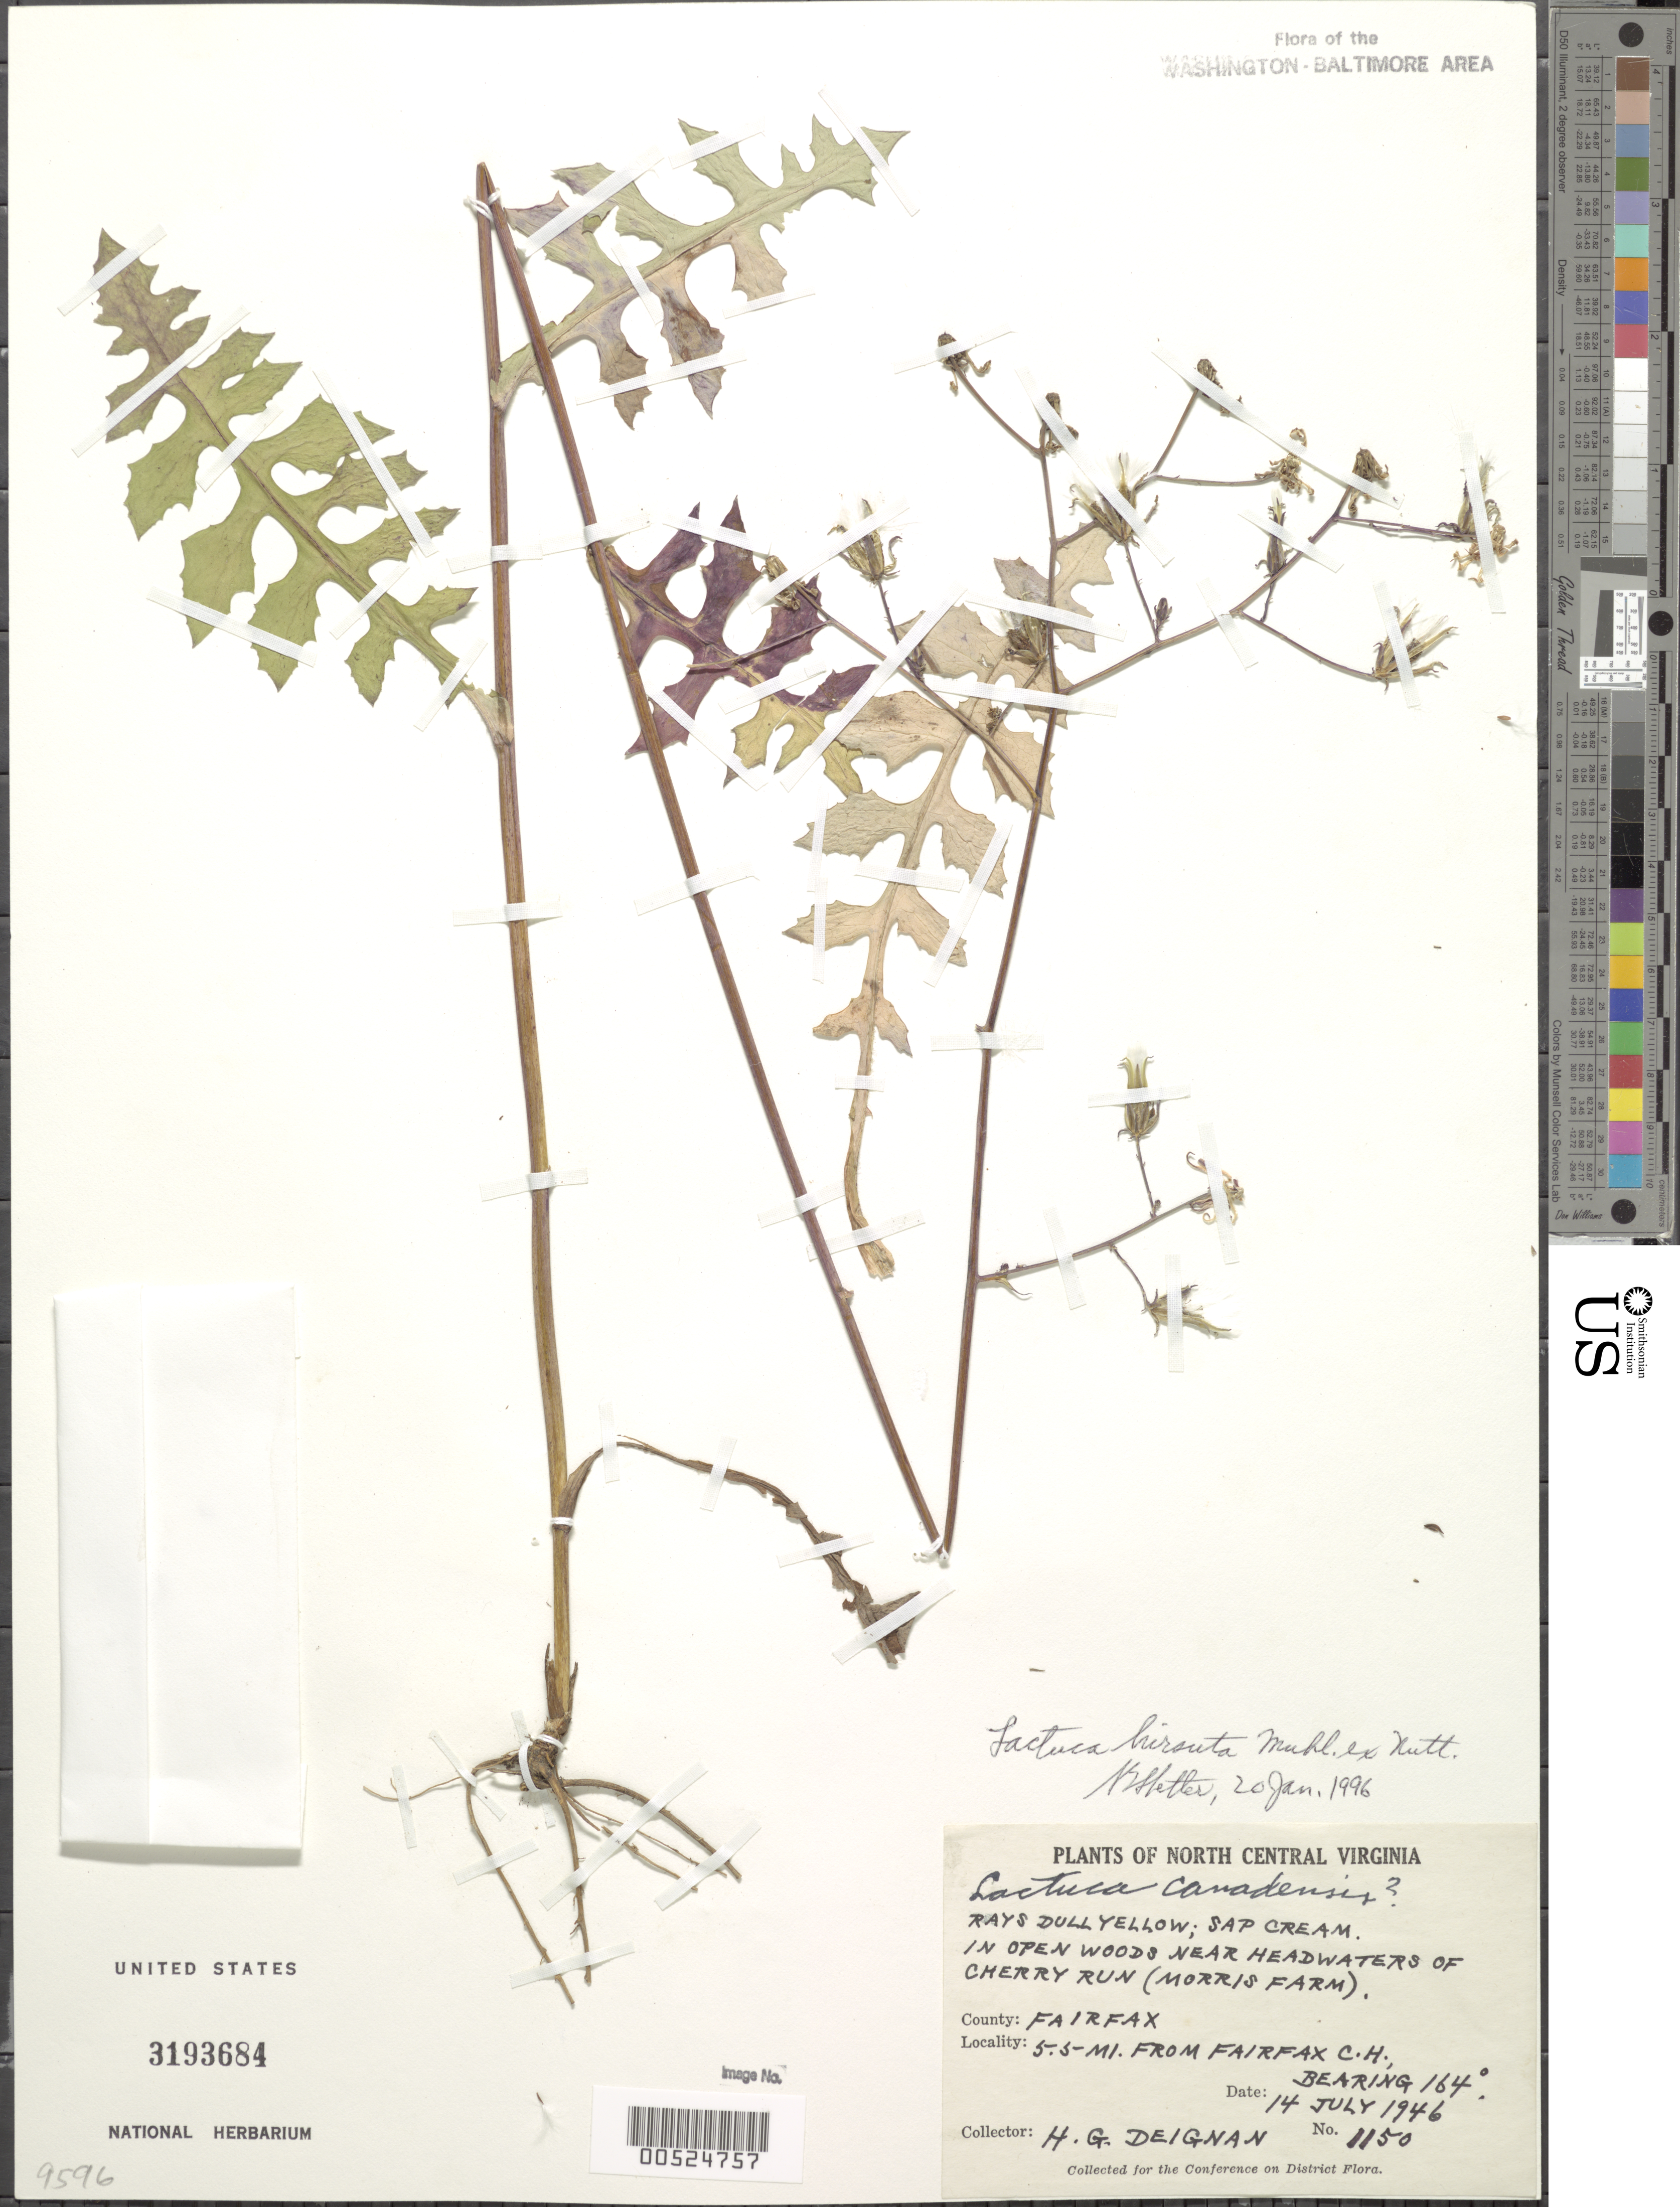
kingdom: Plantae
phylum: Tracheophyta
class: Magnoliopsida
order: Asterales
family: Asteraceae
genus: Lactuca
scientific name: Lactuca hirsuta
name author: Muhl. ex Nutt.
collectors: H. Deignan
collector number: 1150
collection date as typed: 14 Jul 1946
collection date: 1946-07-14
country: United States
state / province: Virginia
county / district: Fairfax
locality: Fairfax Courthouse, 5.5 mi. from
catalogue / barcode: US 3193684